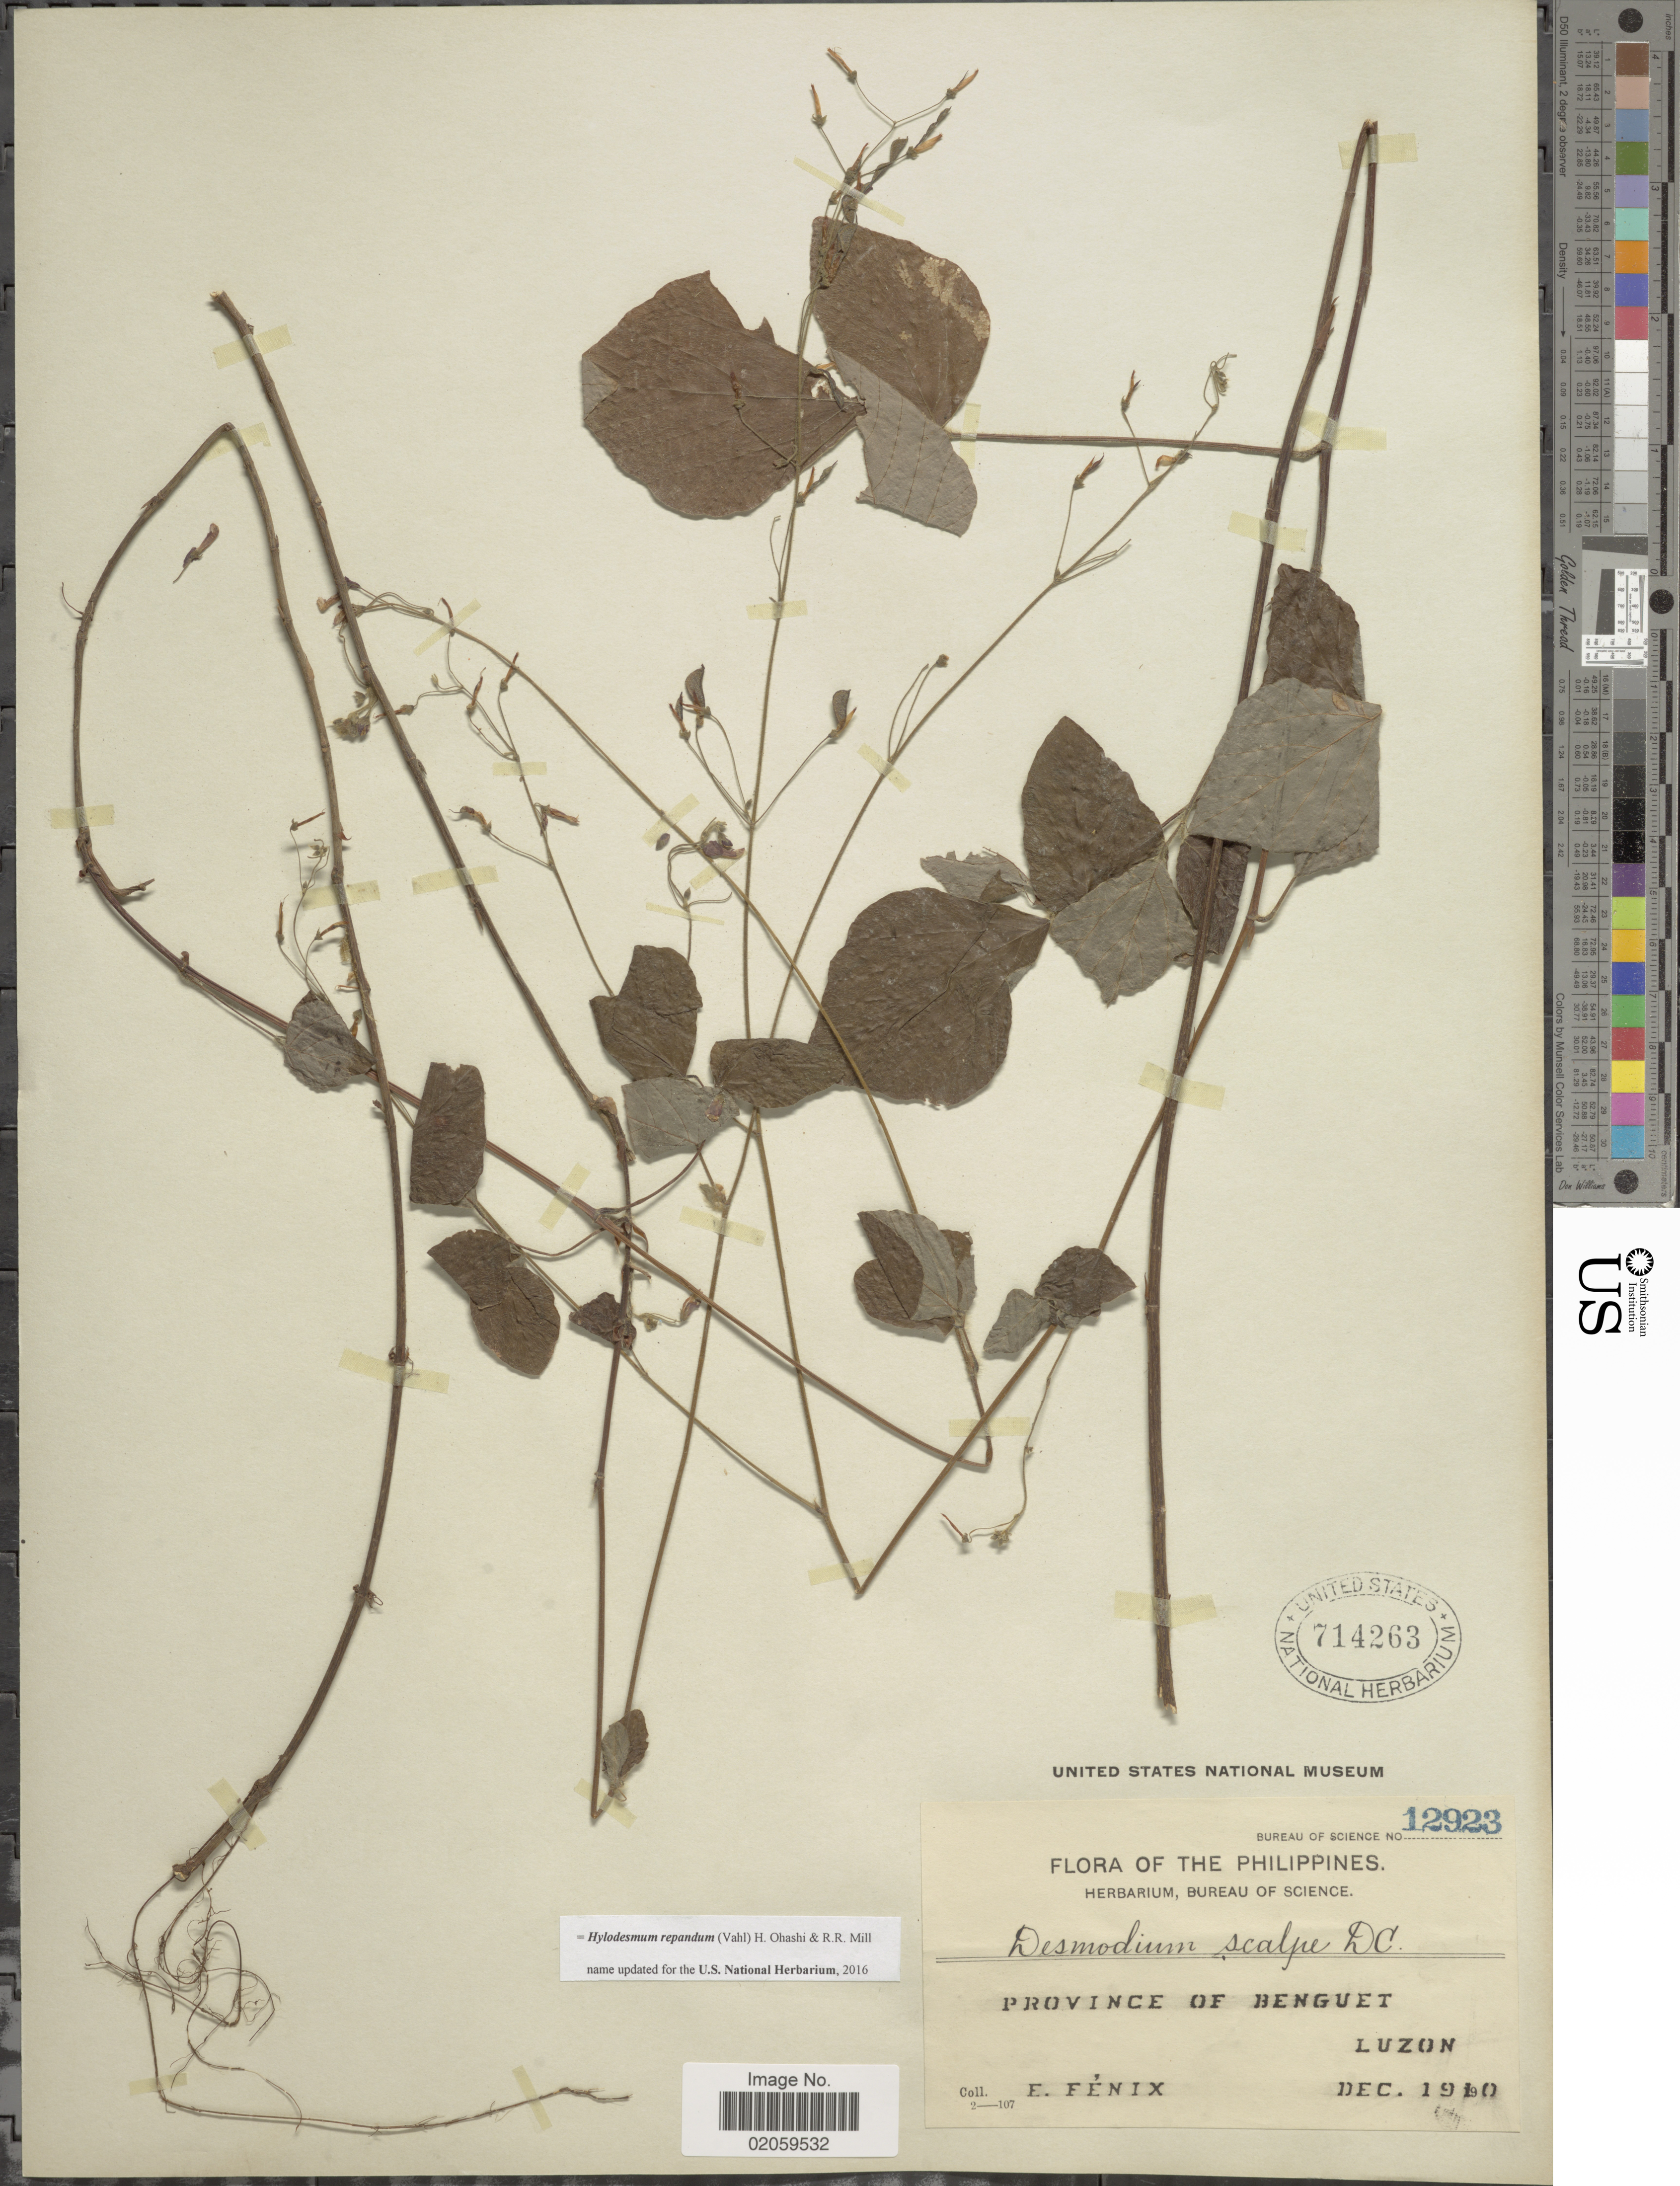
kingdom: Plantae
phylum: Tracheophyta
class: Magnoliopsida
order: Fabales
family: Fabaceae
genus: Hylodesmum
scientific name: Hylodesmum repandum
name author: (Vahl) H. Ohashi & R.R. Mill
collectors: E. Fénix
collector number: Bureau of Science 12923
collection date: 1910-12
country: Philippines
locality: Province of Benguet, Luzon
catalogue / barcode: US 714263